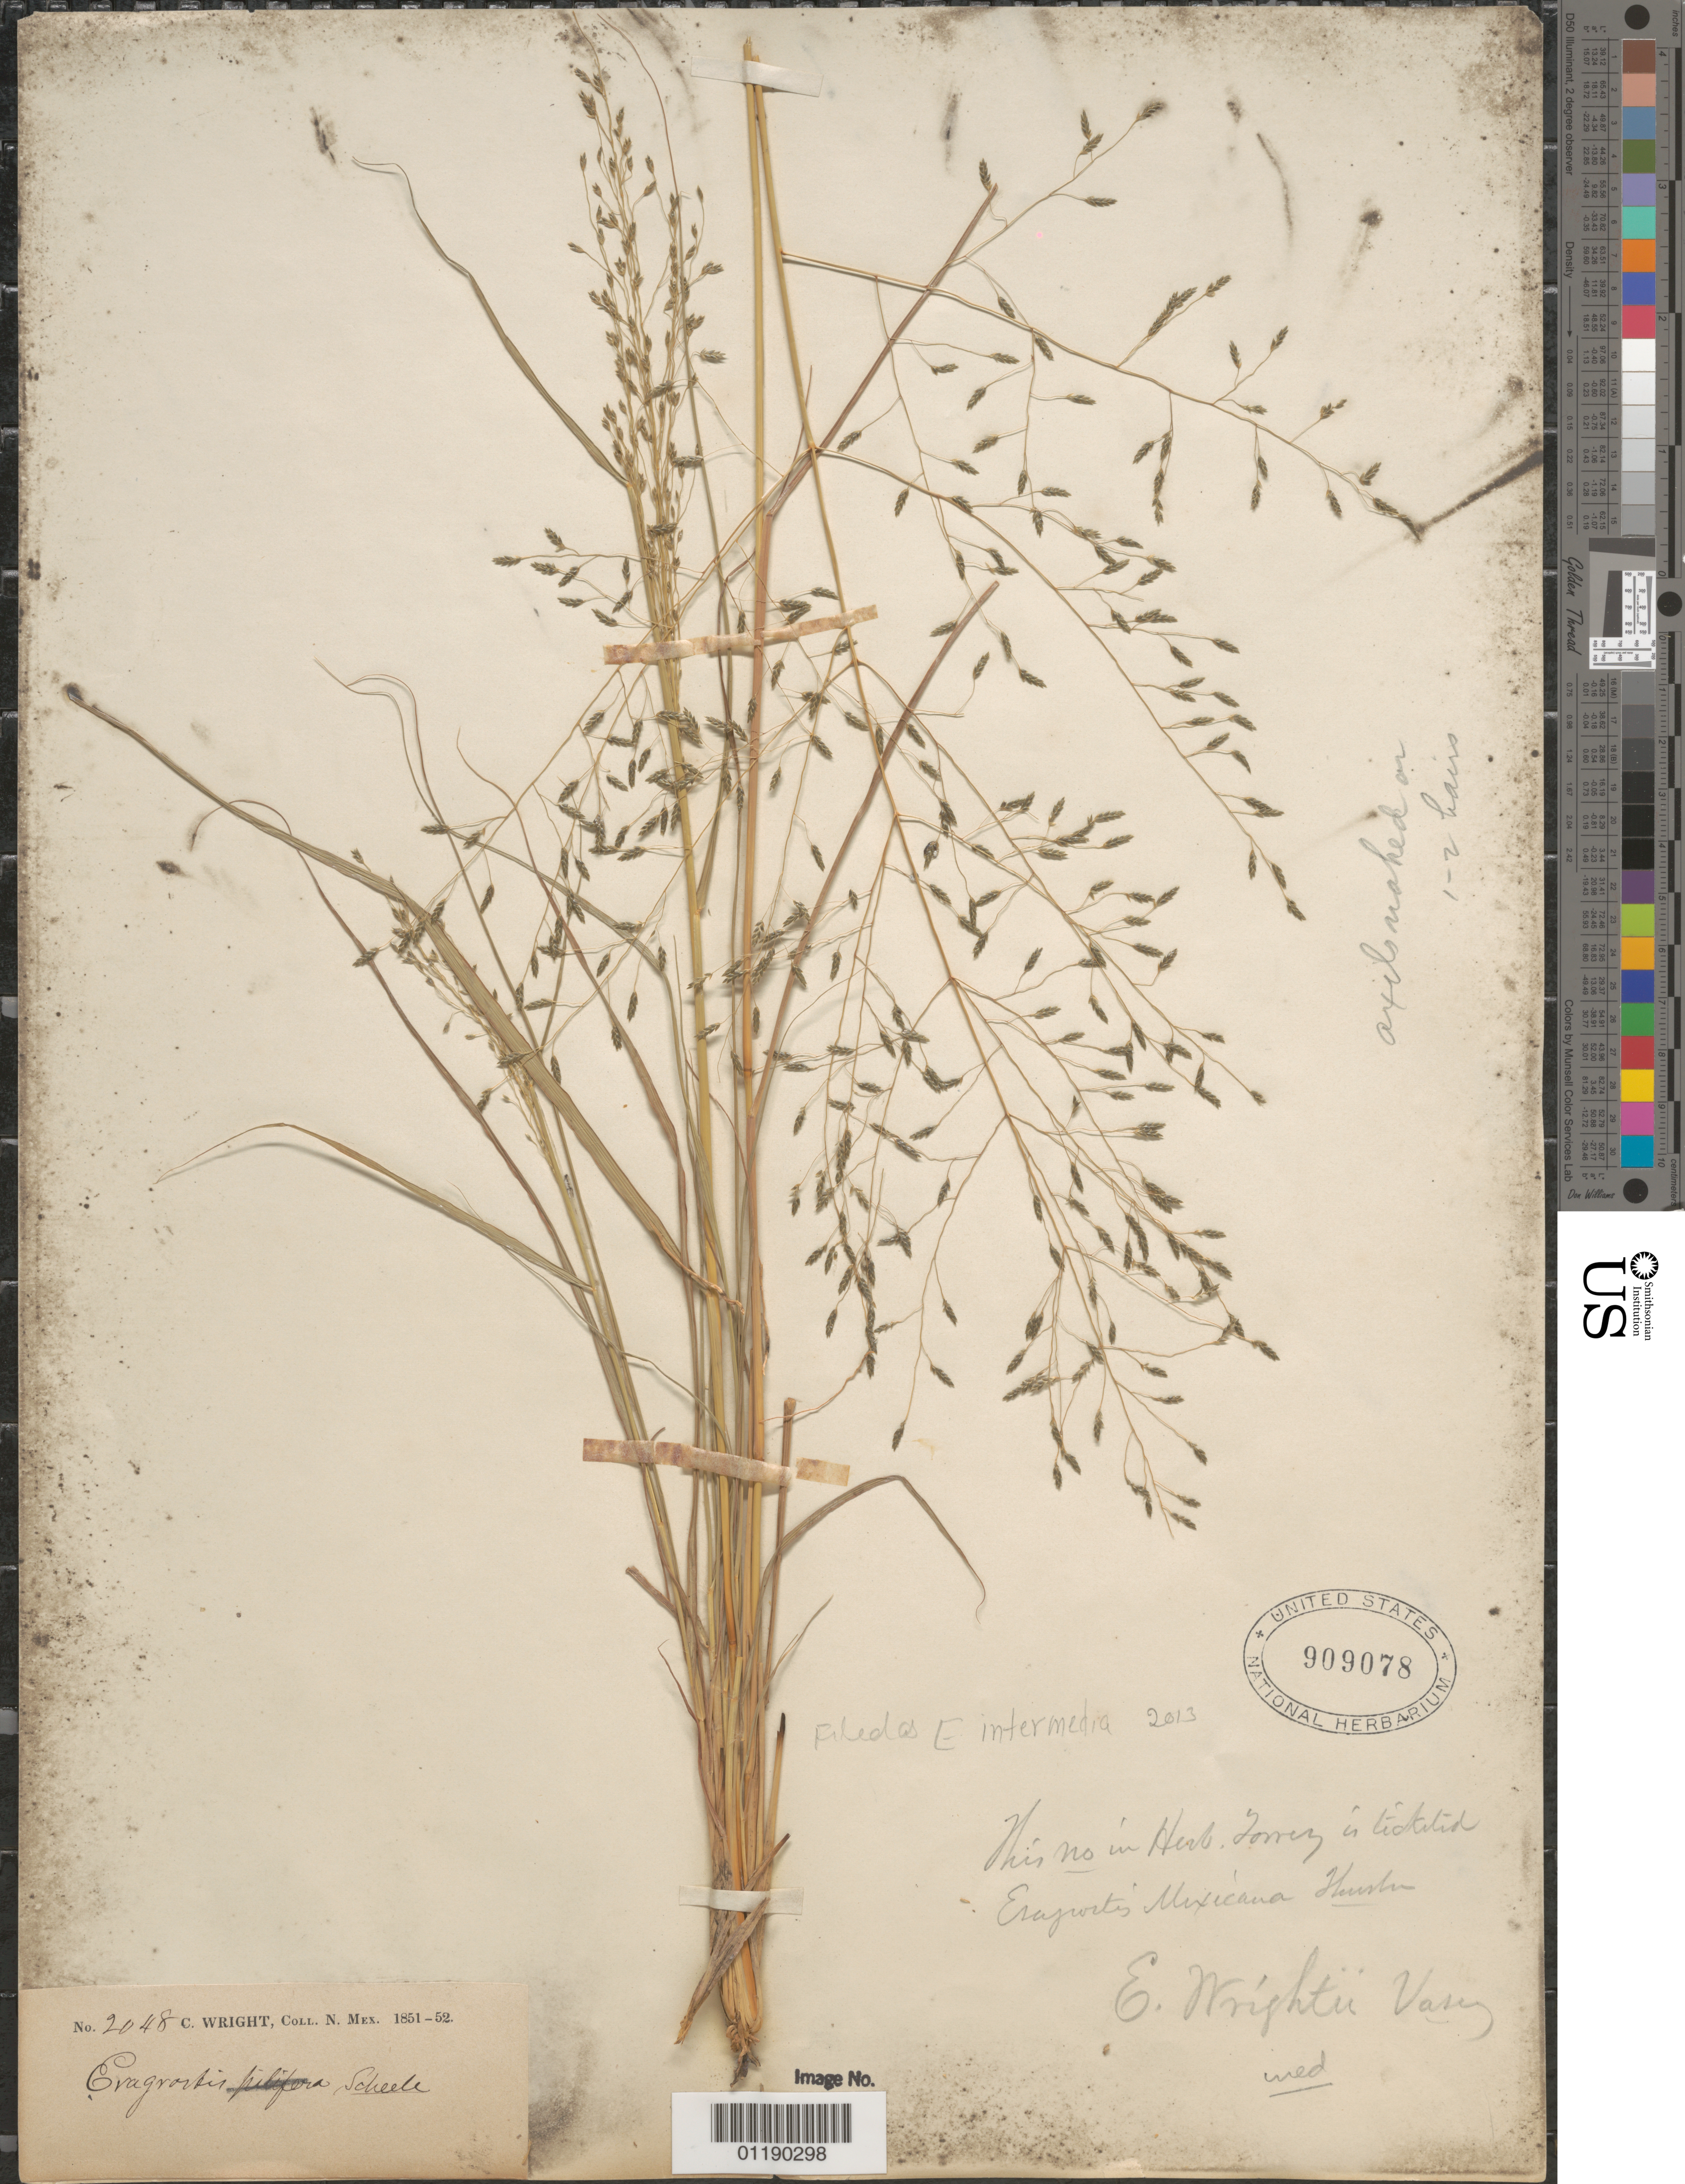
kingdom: Plantae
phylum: Tracheophyta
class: Liliopsida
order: Poales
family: Poaceae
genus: Eragrostis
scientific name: Eragrostis intermedia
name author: Hitchc.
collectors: C. Wright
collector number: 2048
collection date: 1851/1852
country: United States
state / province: New Mexico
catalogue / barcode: US 909078